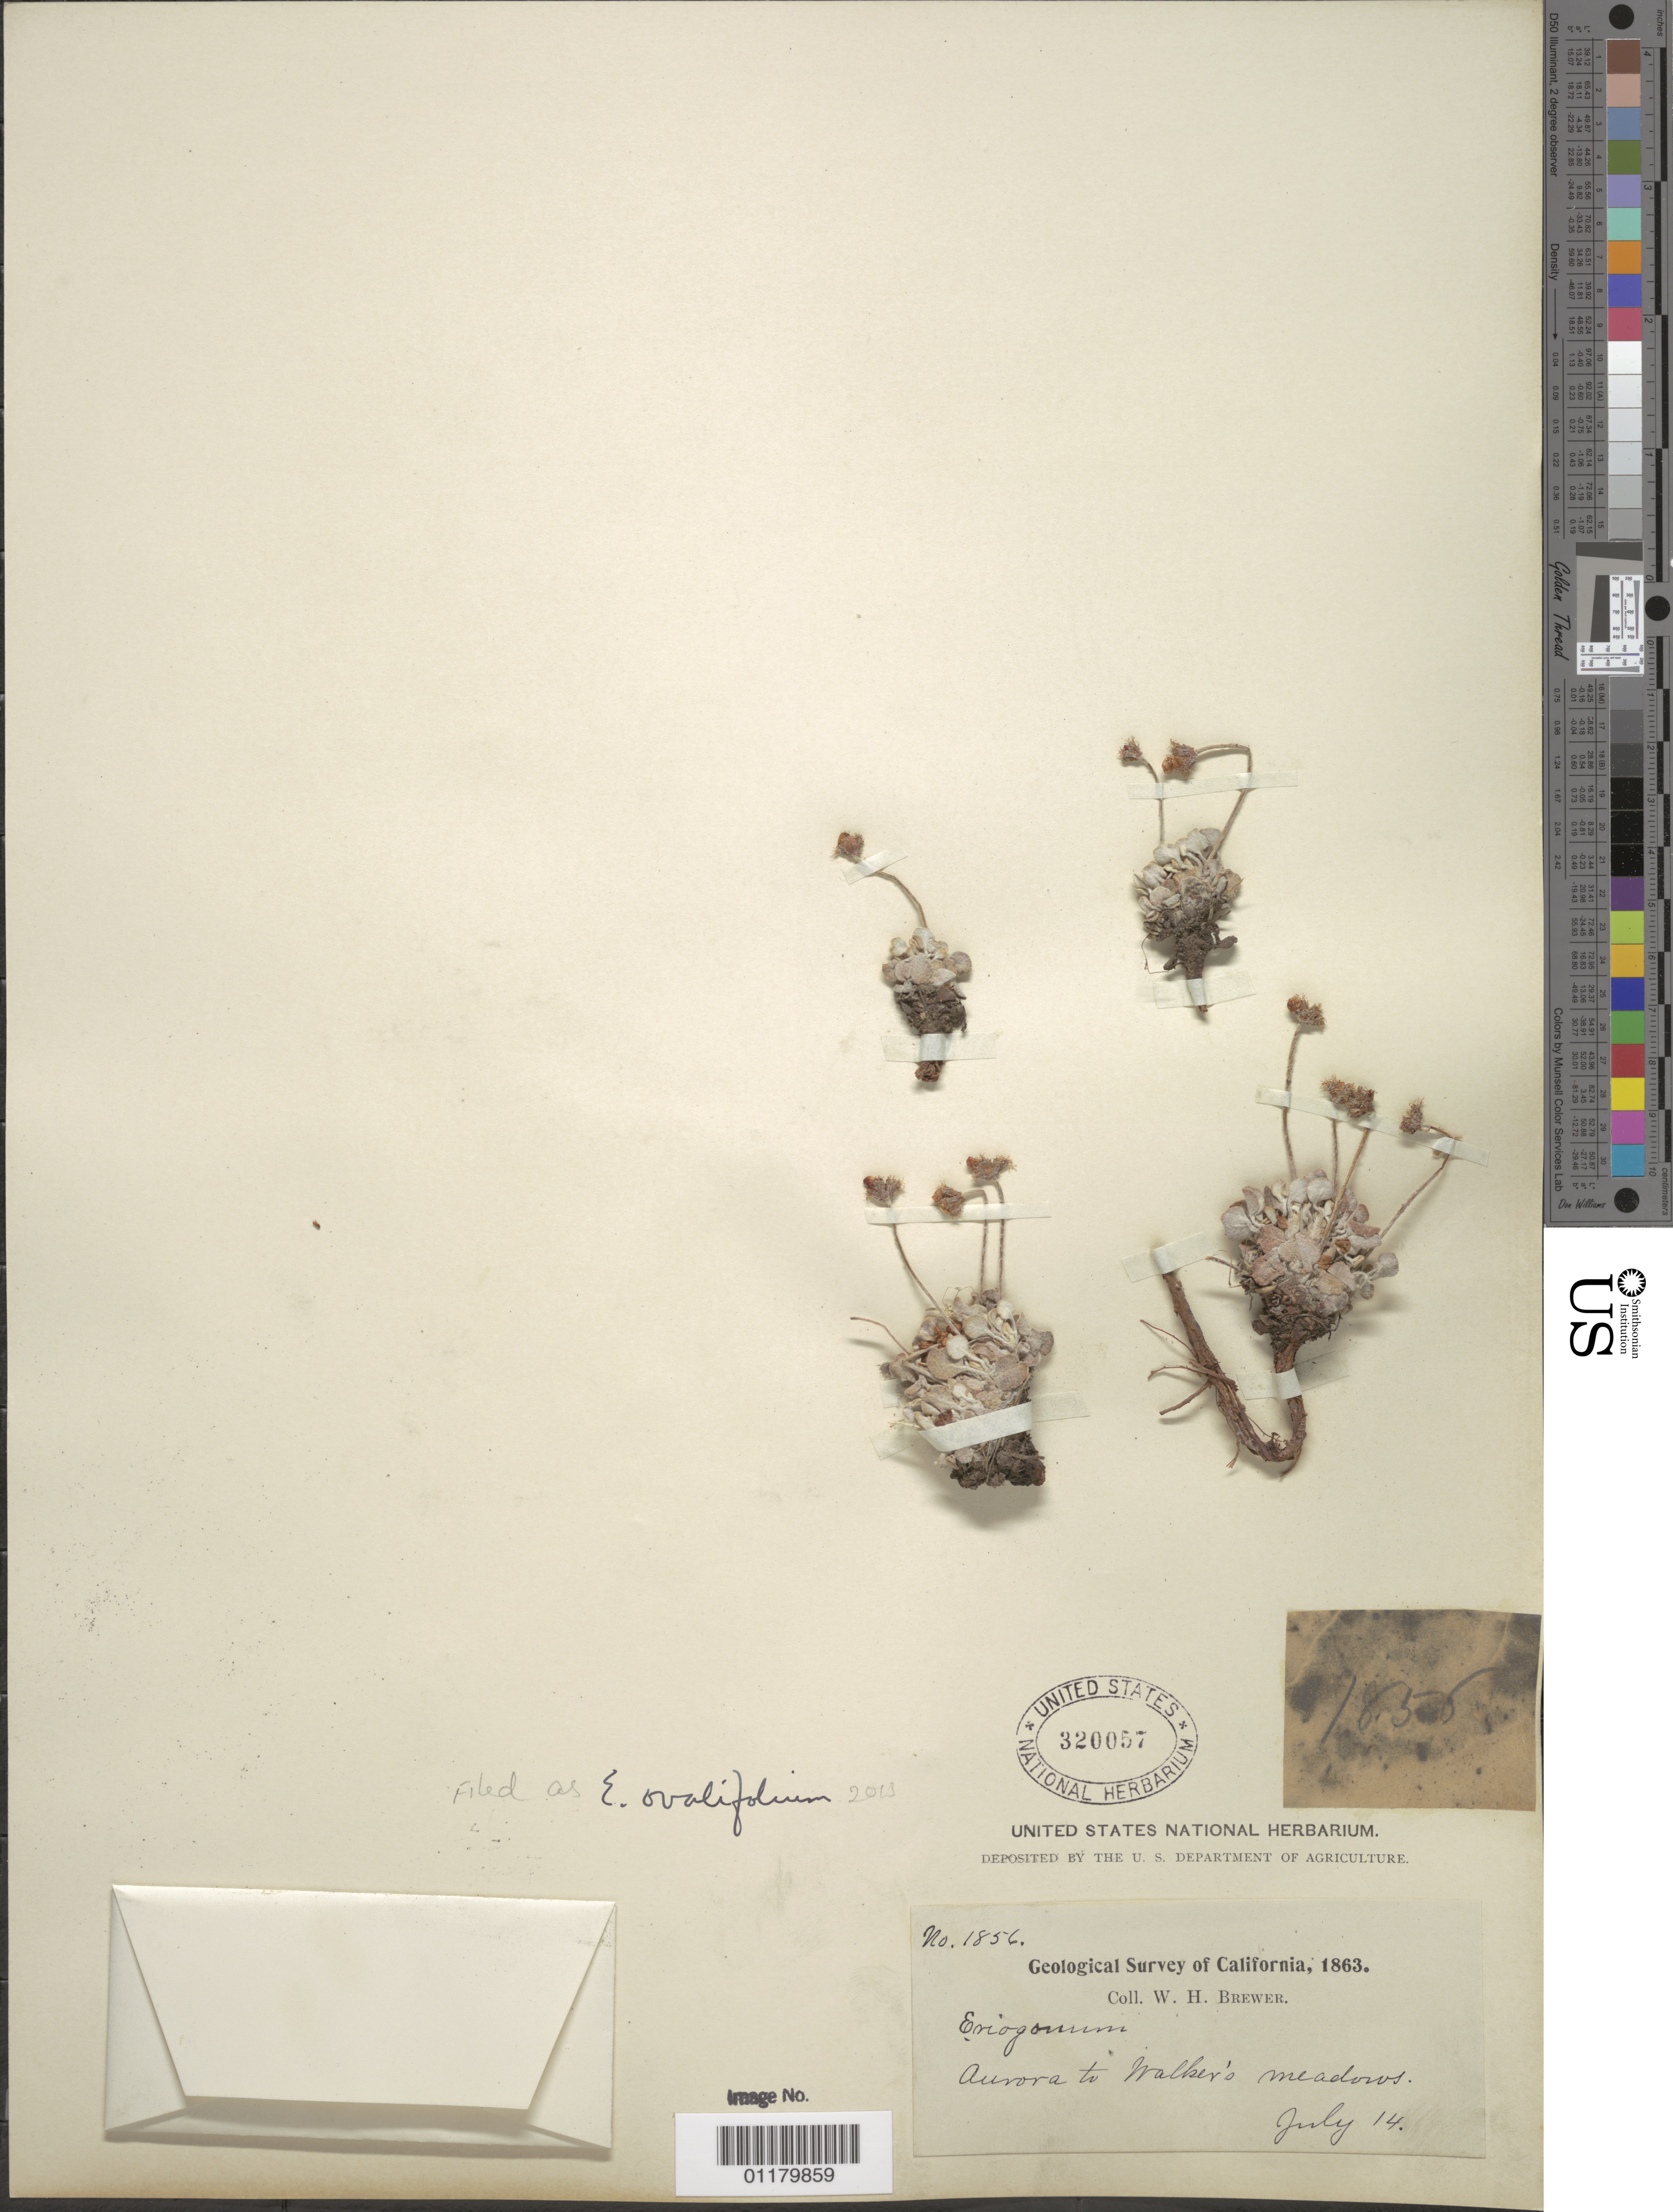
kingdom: Plantae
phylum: Tracheophyta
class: Magnoliopsida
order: Caryophyllales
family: Polygonaceae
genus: Eriogonum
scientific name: Eriogonum ovalifolium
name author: Nutt.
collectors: W. H. Brewer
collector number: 1856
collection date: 1863-07-14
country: United States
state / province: California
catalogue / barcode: US 320057